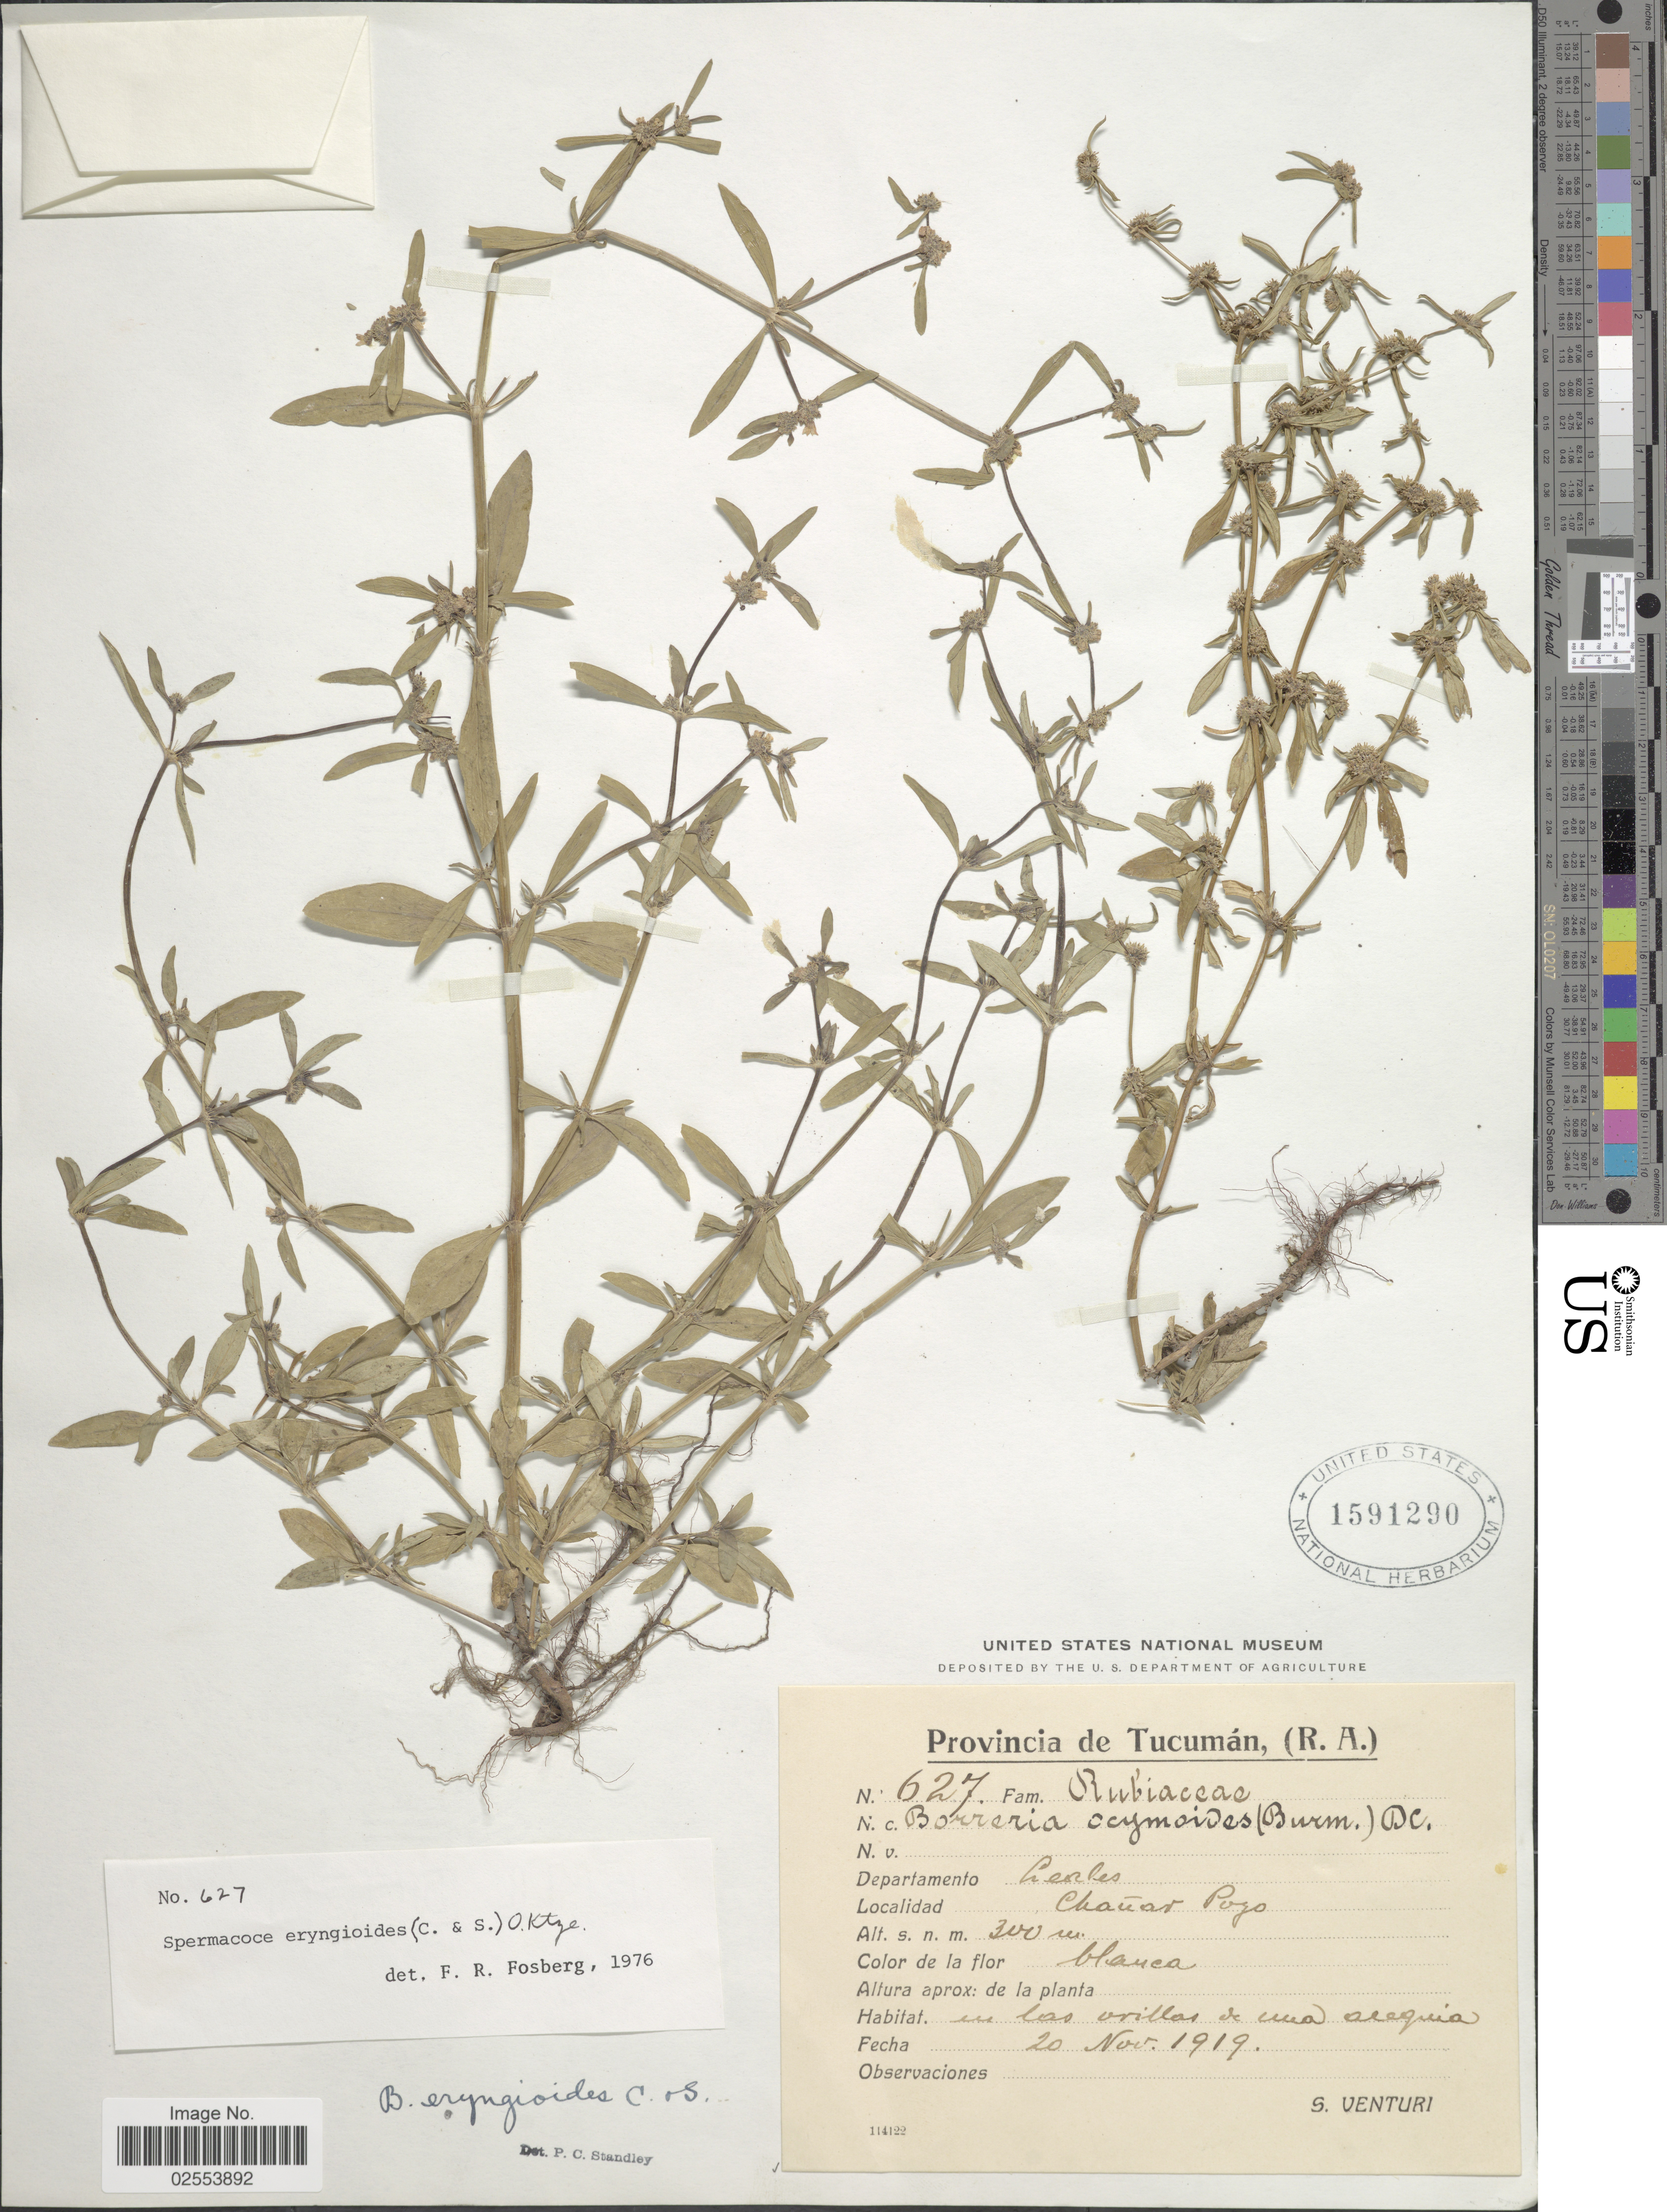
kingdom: Plantae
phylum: Tracheophyta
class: Magnoliopsida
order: Gentianales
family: Rubiaceae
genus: Spermacoce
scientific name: Spermacoce eryngioides var. eryngioides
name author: (Cham. & Schltdl.) Kuntze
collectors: S. Venturi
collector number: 627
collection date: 1919-11-20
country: Argentina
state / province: Tucuman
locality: (R.A.), Departamento Leales, Chañar Pozo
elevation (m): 300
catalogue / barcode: US 1591290